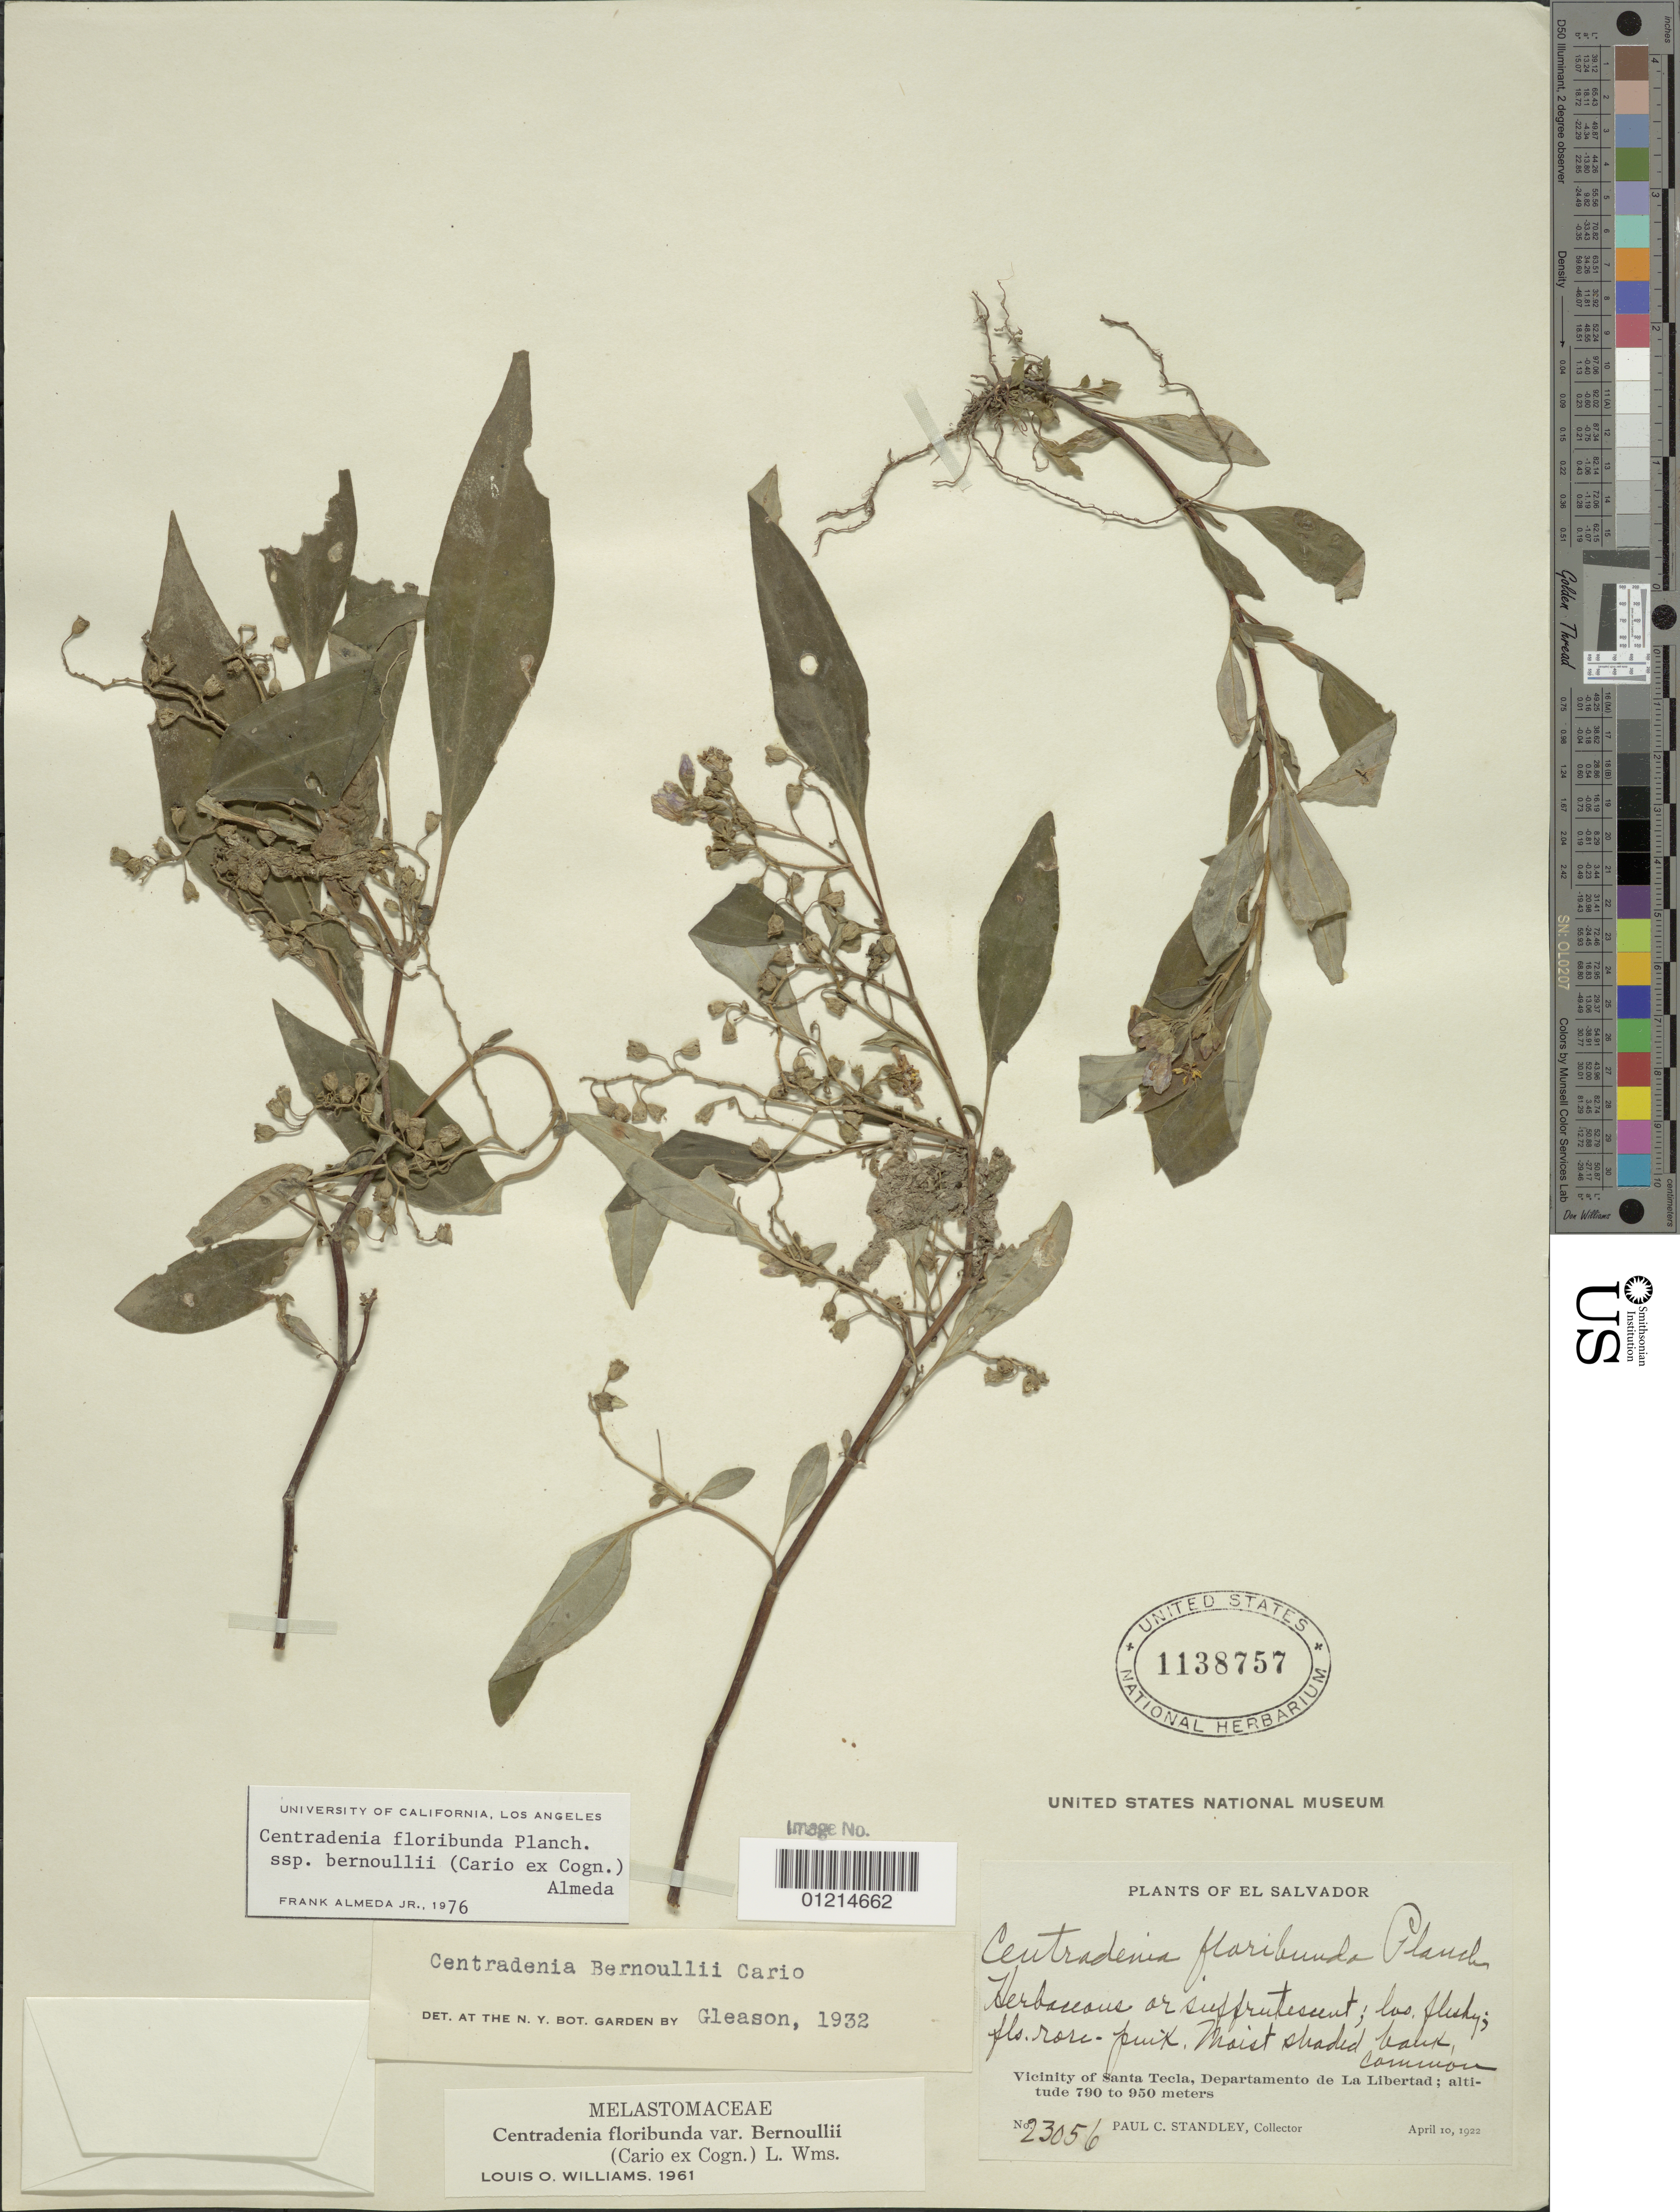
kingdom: Plantae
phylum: Tracheophyta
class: Magnoliopsida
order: Myrtales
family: Melastomataceae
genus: Centradenia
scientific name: Centradenia floribunda subsp. bernoulli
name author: (Cario ex Cogn.) Almeda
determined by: Almeda, F.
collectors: P. C. Standley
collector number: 23056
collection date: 1922-04-10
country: El Salvador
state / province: La Libertad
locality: Vicinity of Santa Tecla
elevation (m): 790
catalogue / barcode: US 1138757